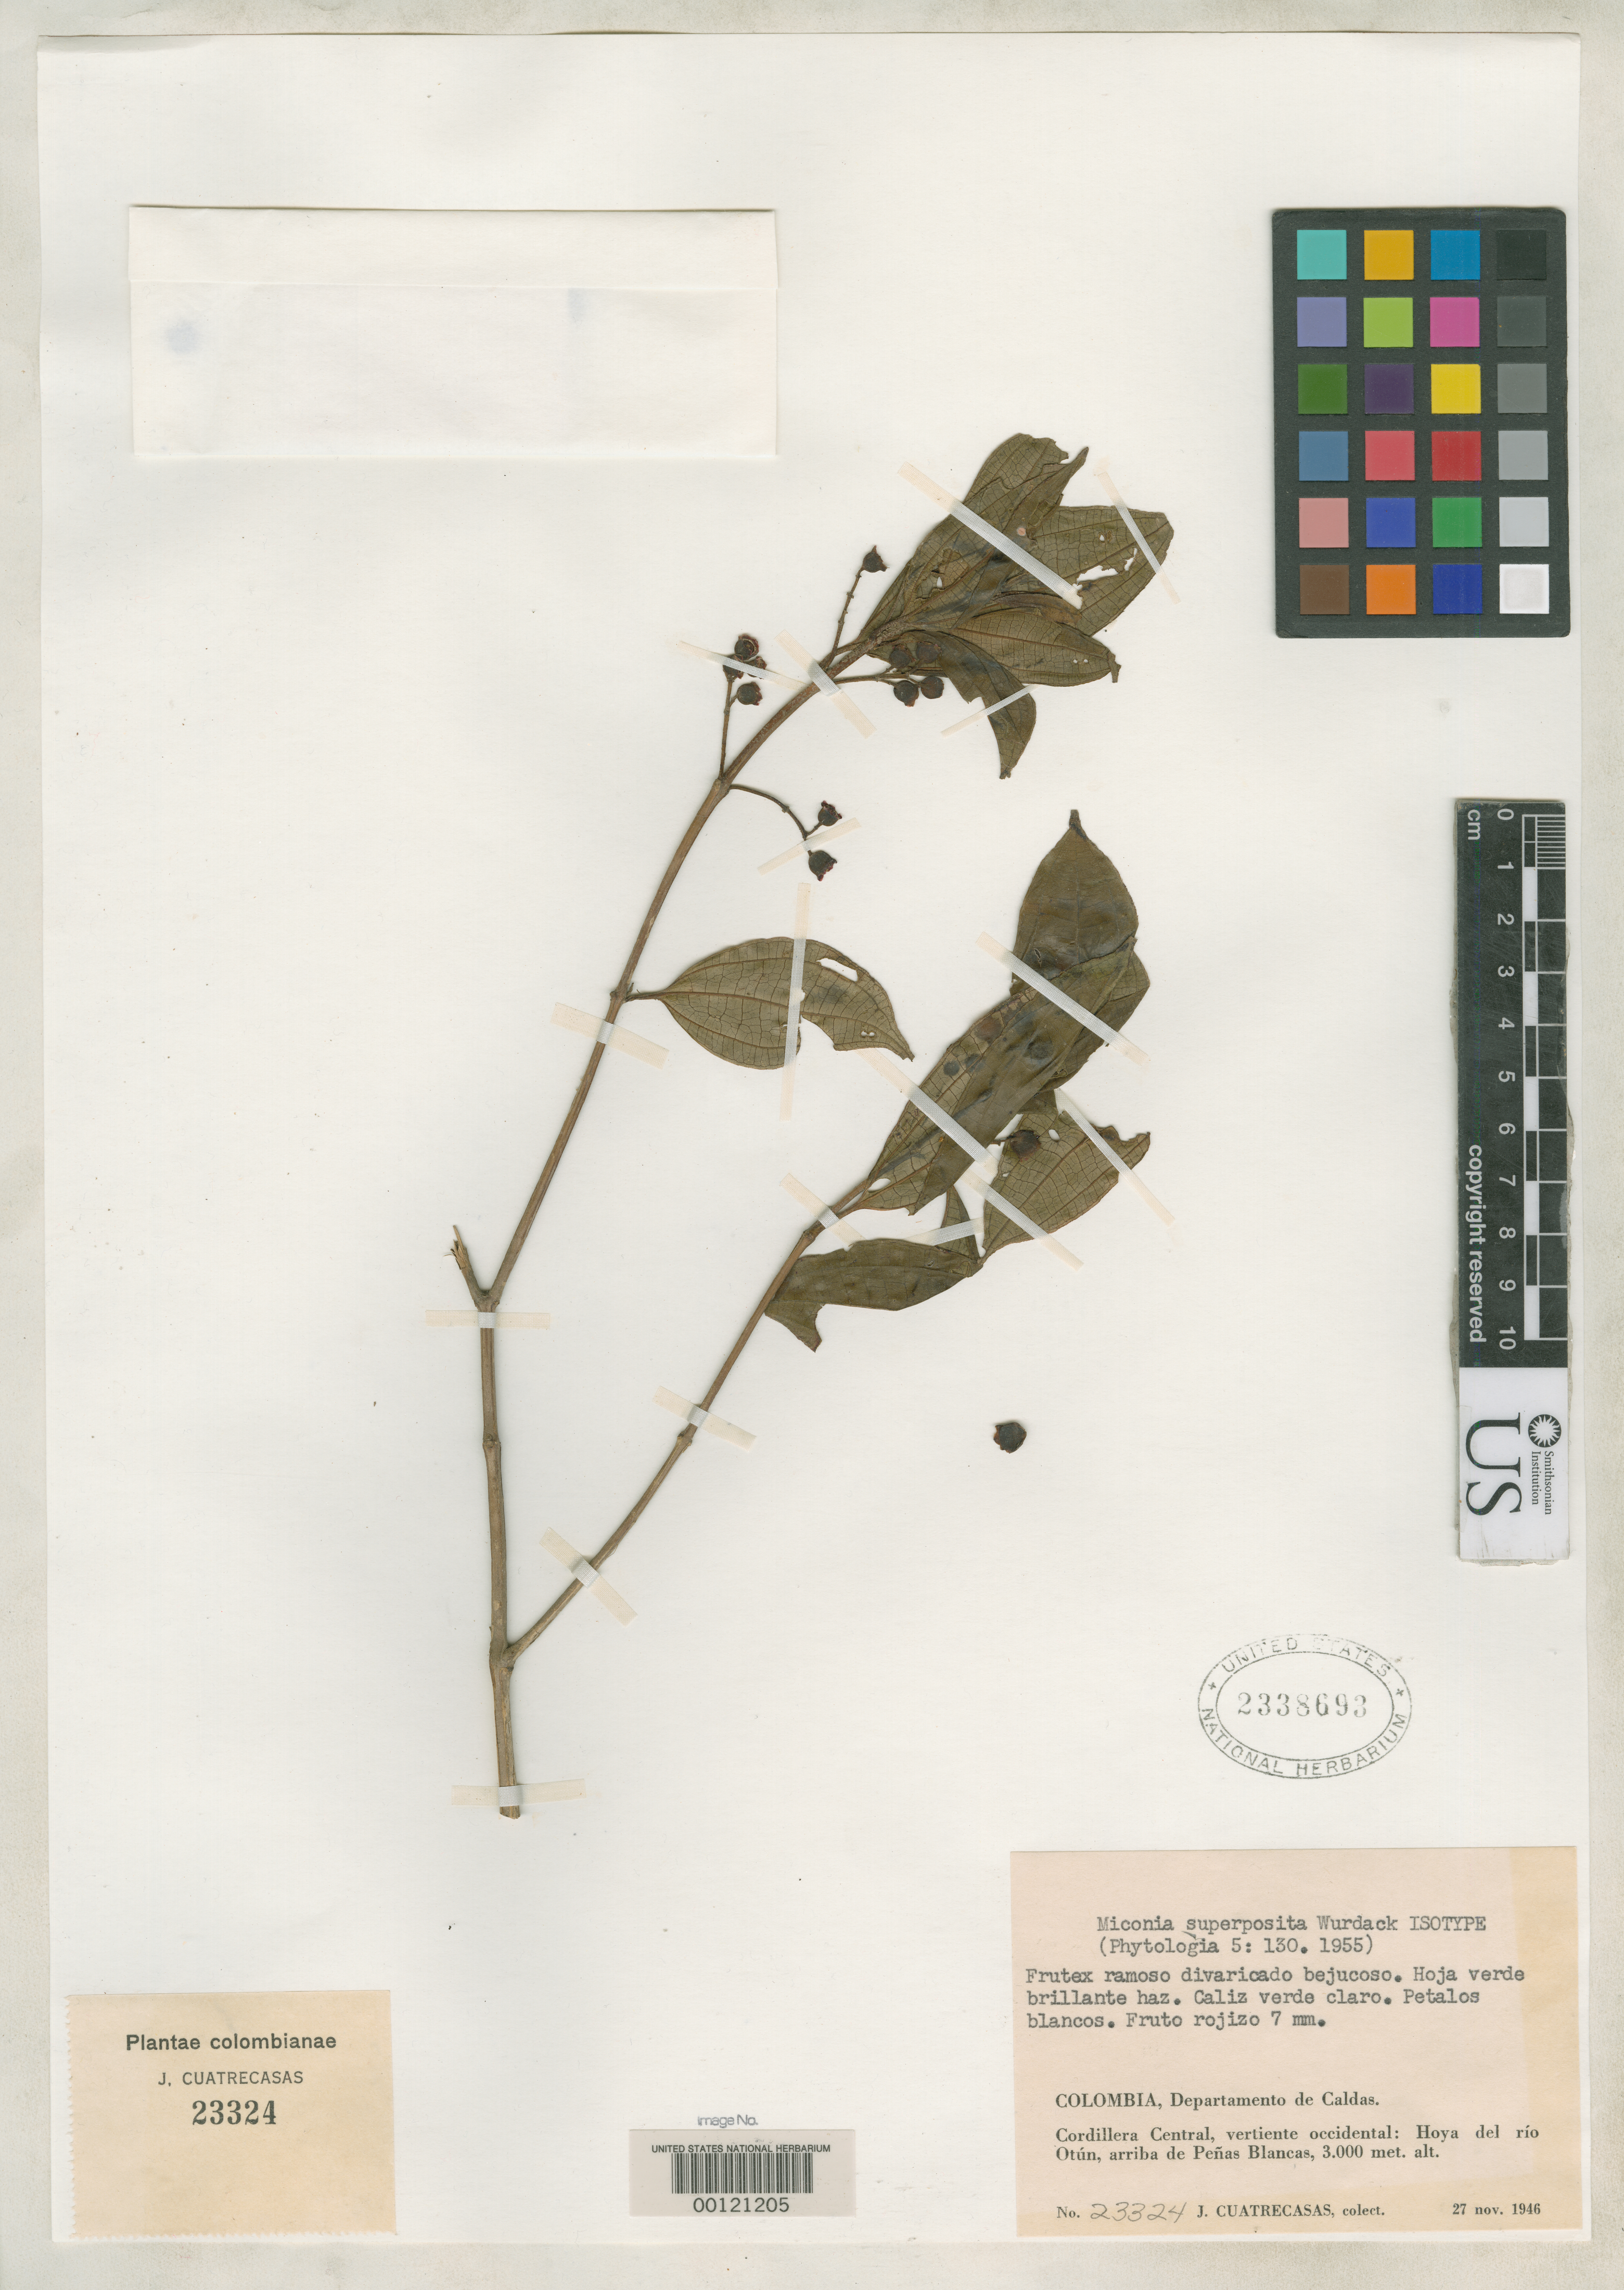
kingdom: Plantae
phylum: Tracheophyta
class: Magnoliopsida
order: Myrtales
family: Melastomataceae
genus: Miconia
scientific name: Miconia superposita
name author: Wurdack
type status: Isotype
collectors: J. Cuatrecasas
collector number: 23324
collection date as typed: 27 Nov 1946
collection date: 1946-11-27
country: Colombia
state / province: Caldas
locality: Hoya del Rio Otun, Arriba de Penas Blancas.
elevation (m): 3000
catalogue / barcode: US 2338693